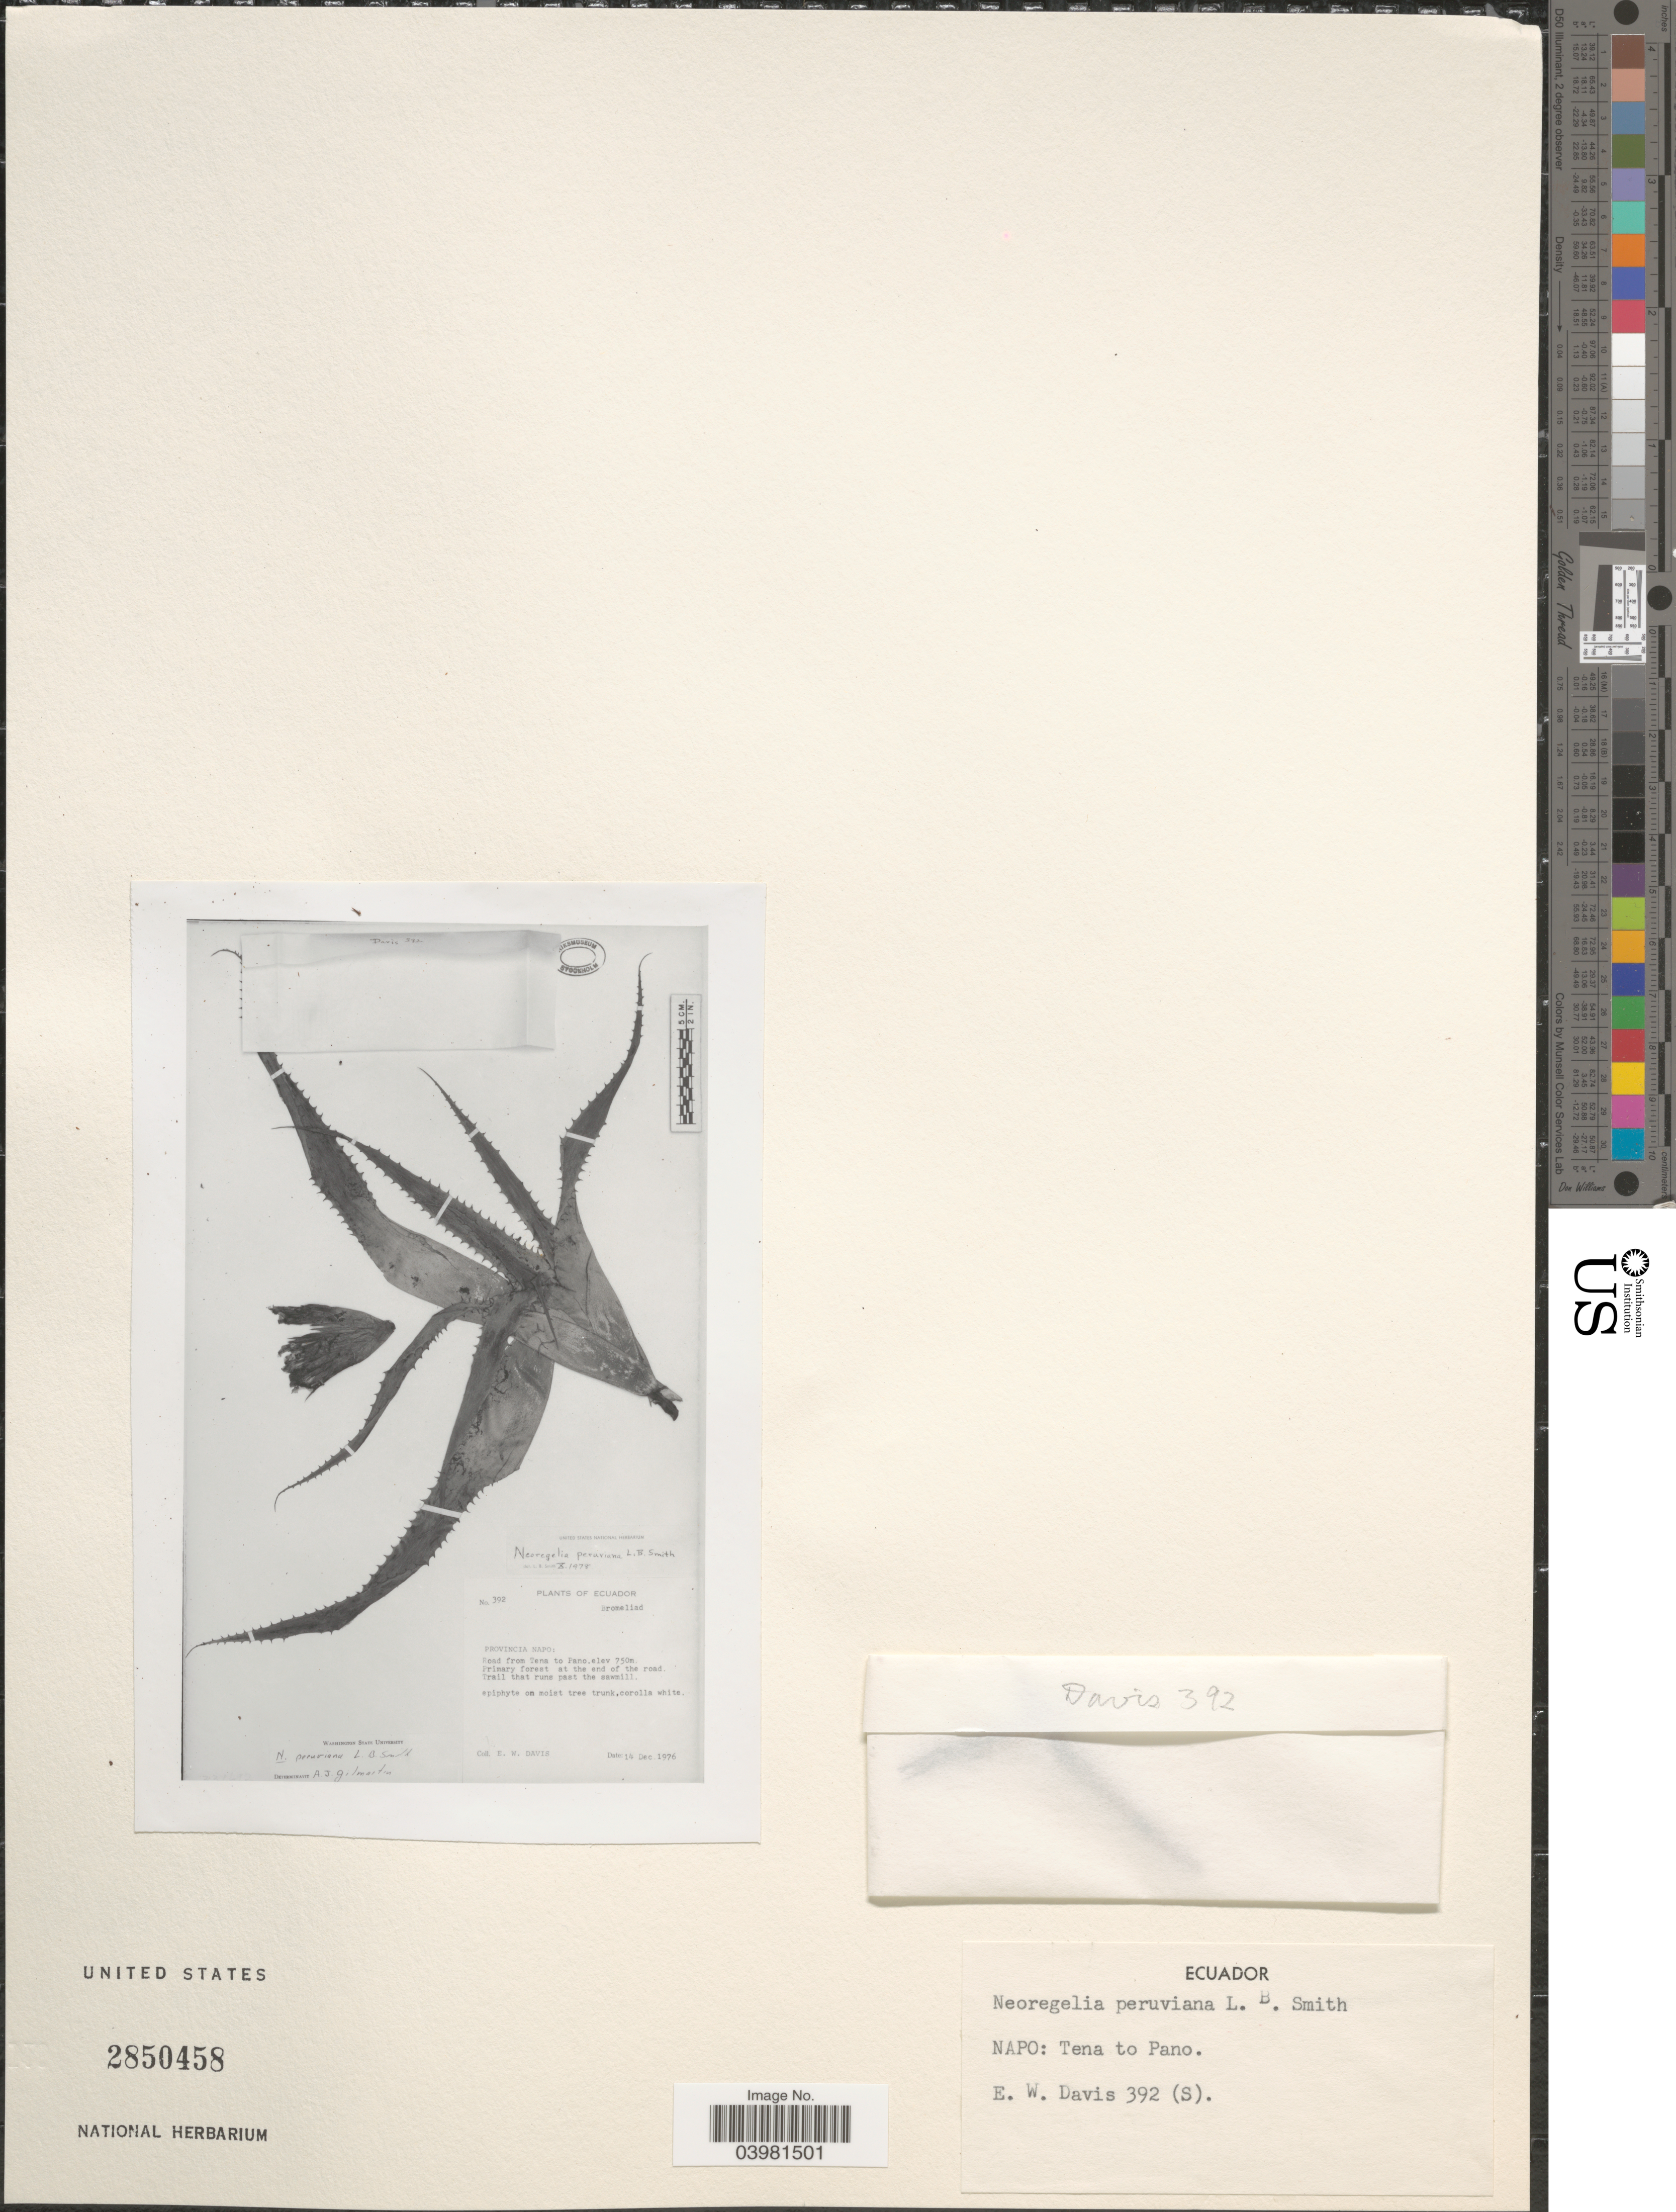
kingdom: Plantae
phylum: Tracheophyta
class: Liliopsida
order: Poales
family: Bromeliaceae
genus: Neoregelia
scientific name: Neoregelia peruviana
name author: L.B. Sm.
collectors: E. W. Davis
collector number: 392 (S)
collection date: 1976-12-14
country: Ecuador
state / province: Napo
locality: Tena to Pano. Road from Tena to Pano.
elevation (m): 750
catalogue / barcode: US 2850458